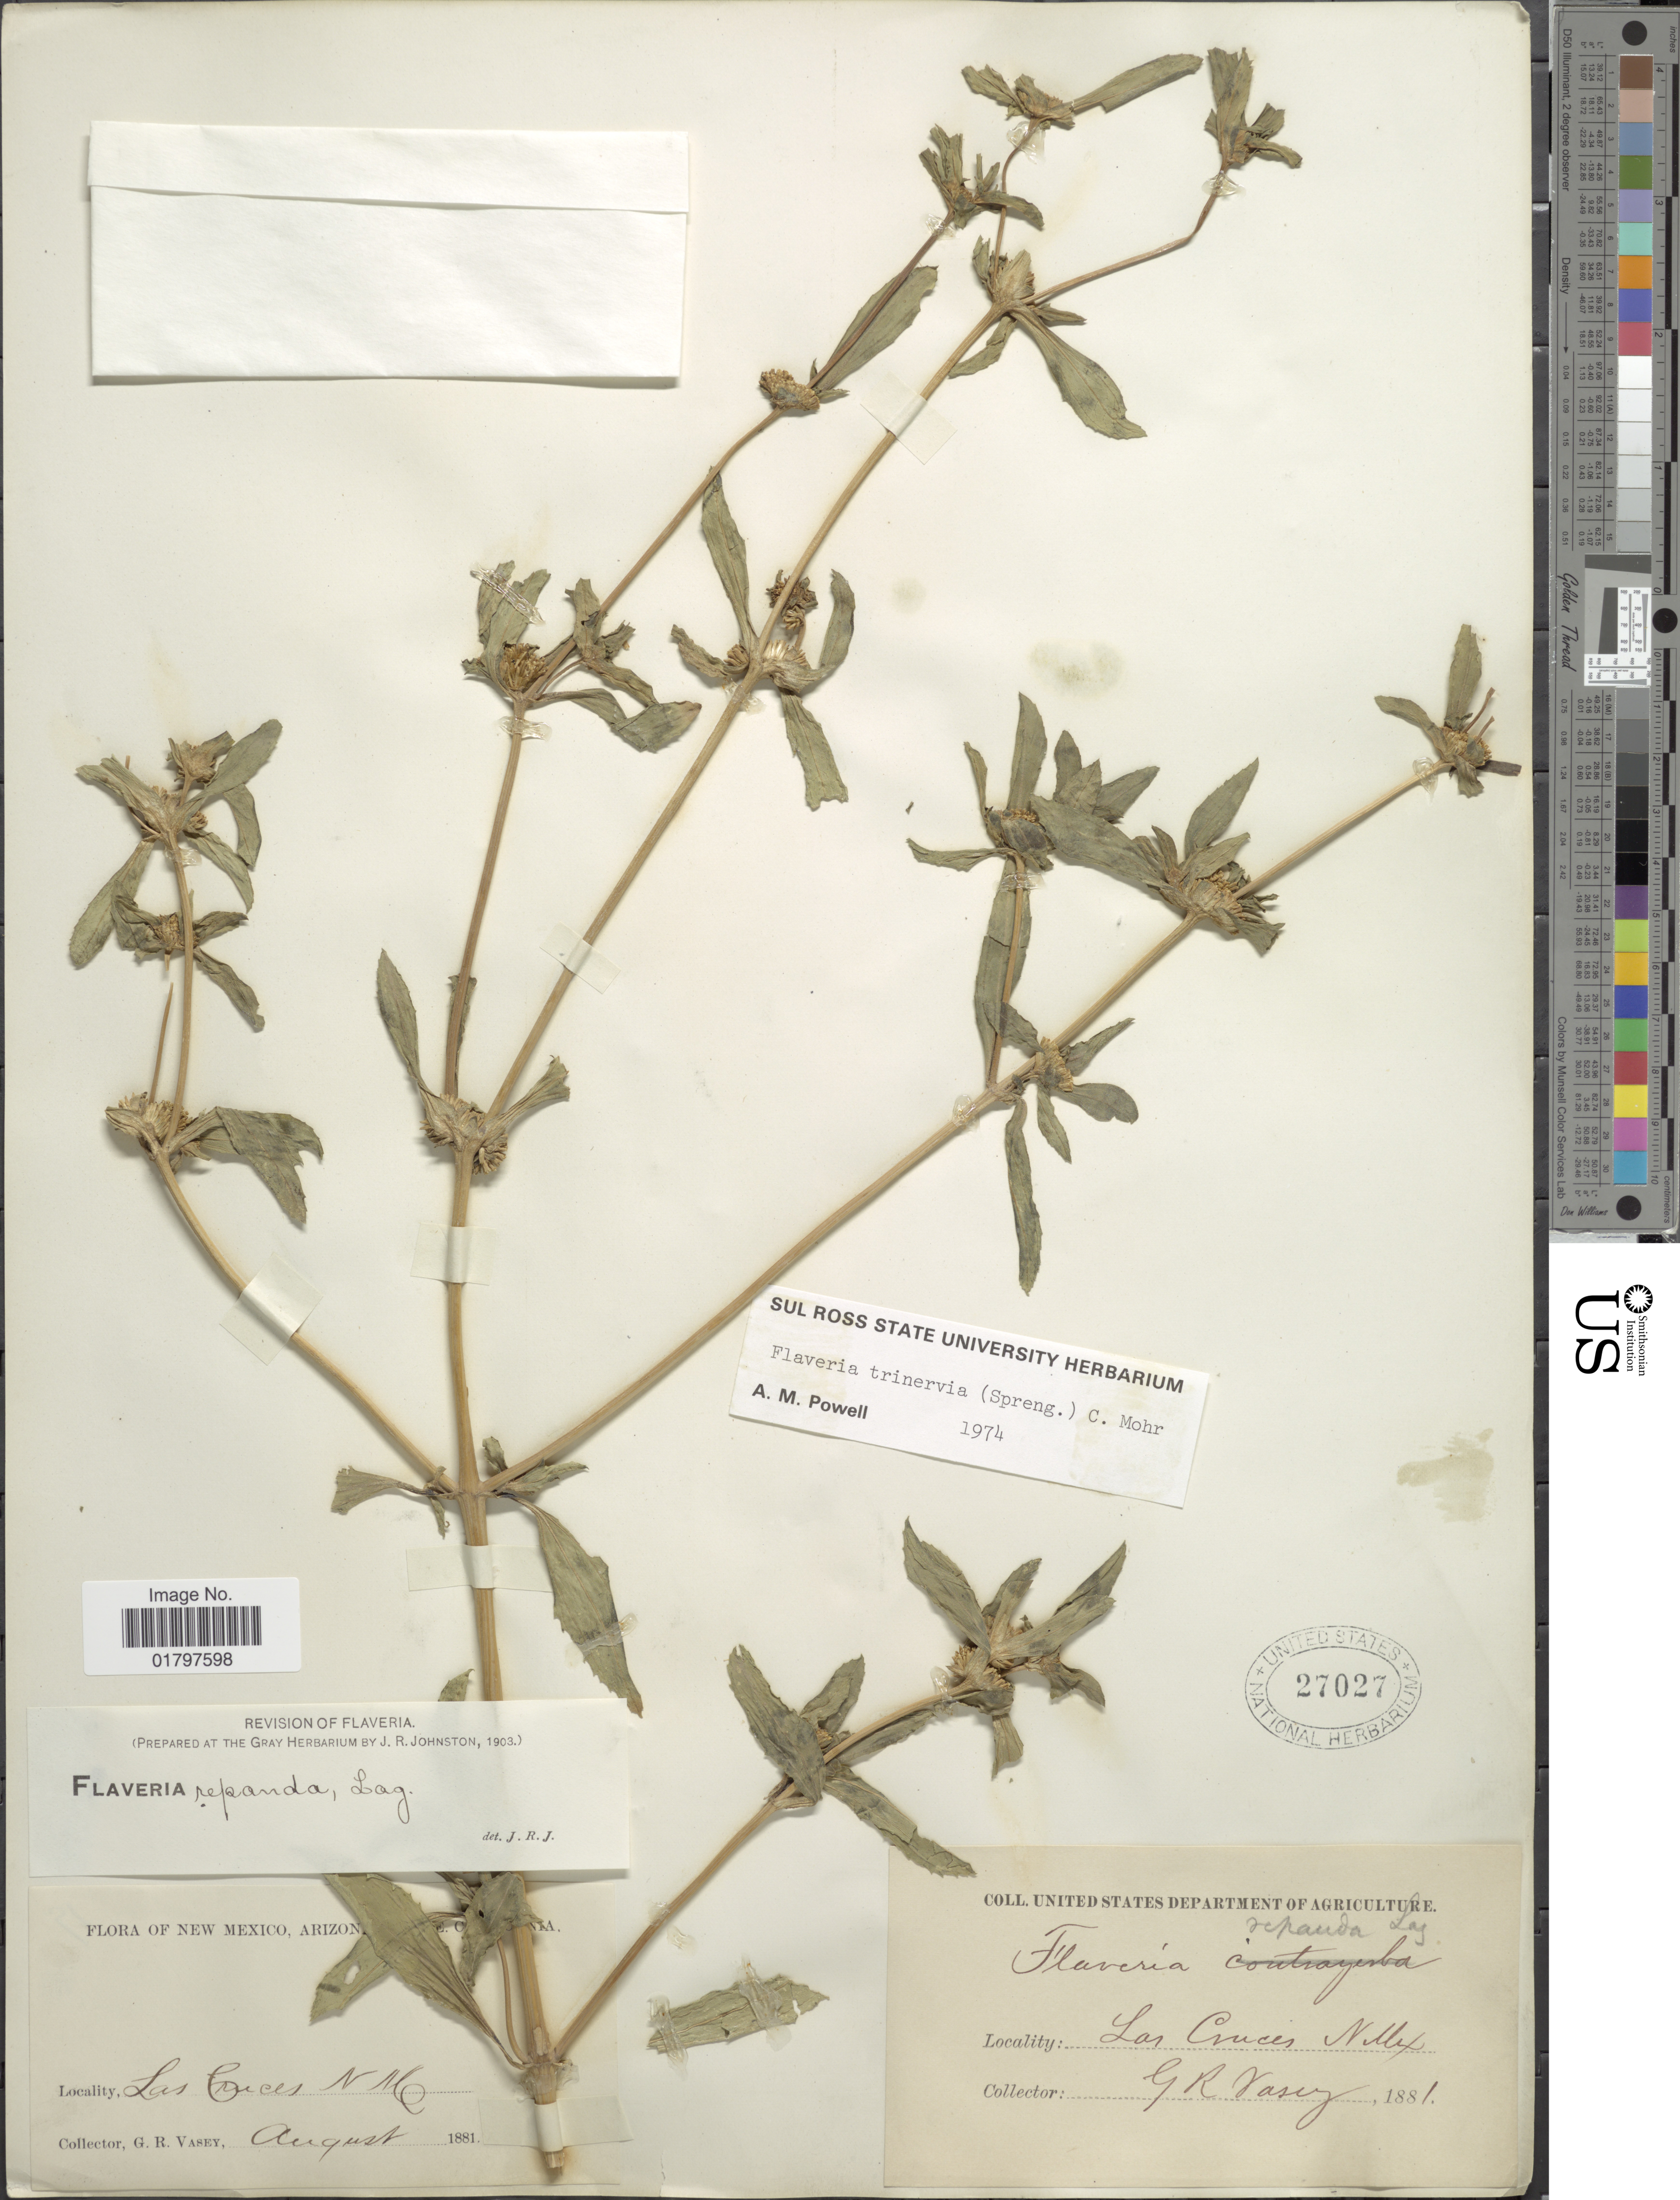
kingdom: Plantae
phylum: Tracheophyta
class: Magnoliopsida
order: Asterales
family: Asteraceae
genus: Flaveria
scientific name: Flaveria trinervia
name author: (Spreng.) C. Mohr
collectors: G. R. Vasey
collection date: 1881-08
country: United States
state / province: New Mexico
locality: Las Cruces, N.M.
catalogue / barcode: US 27027